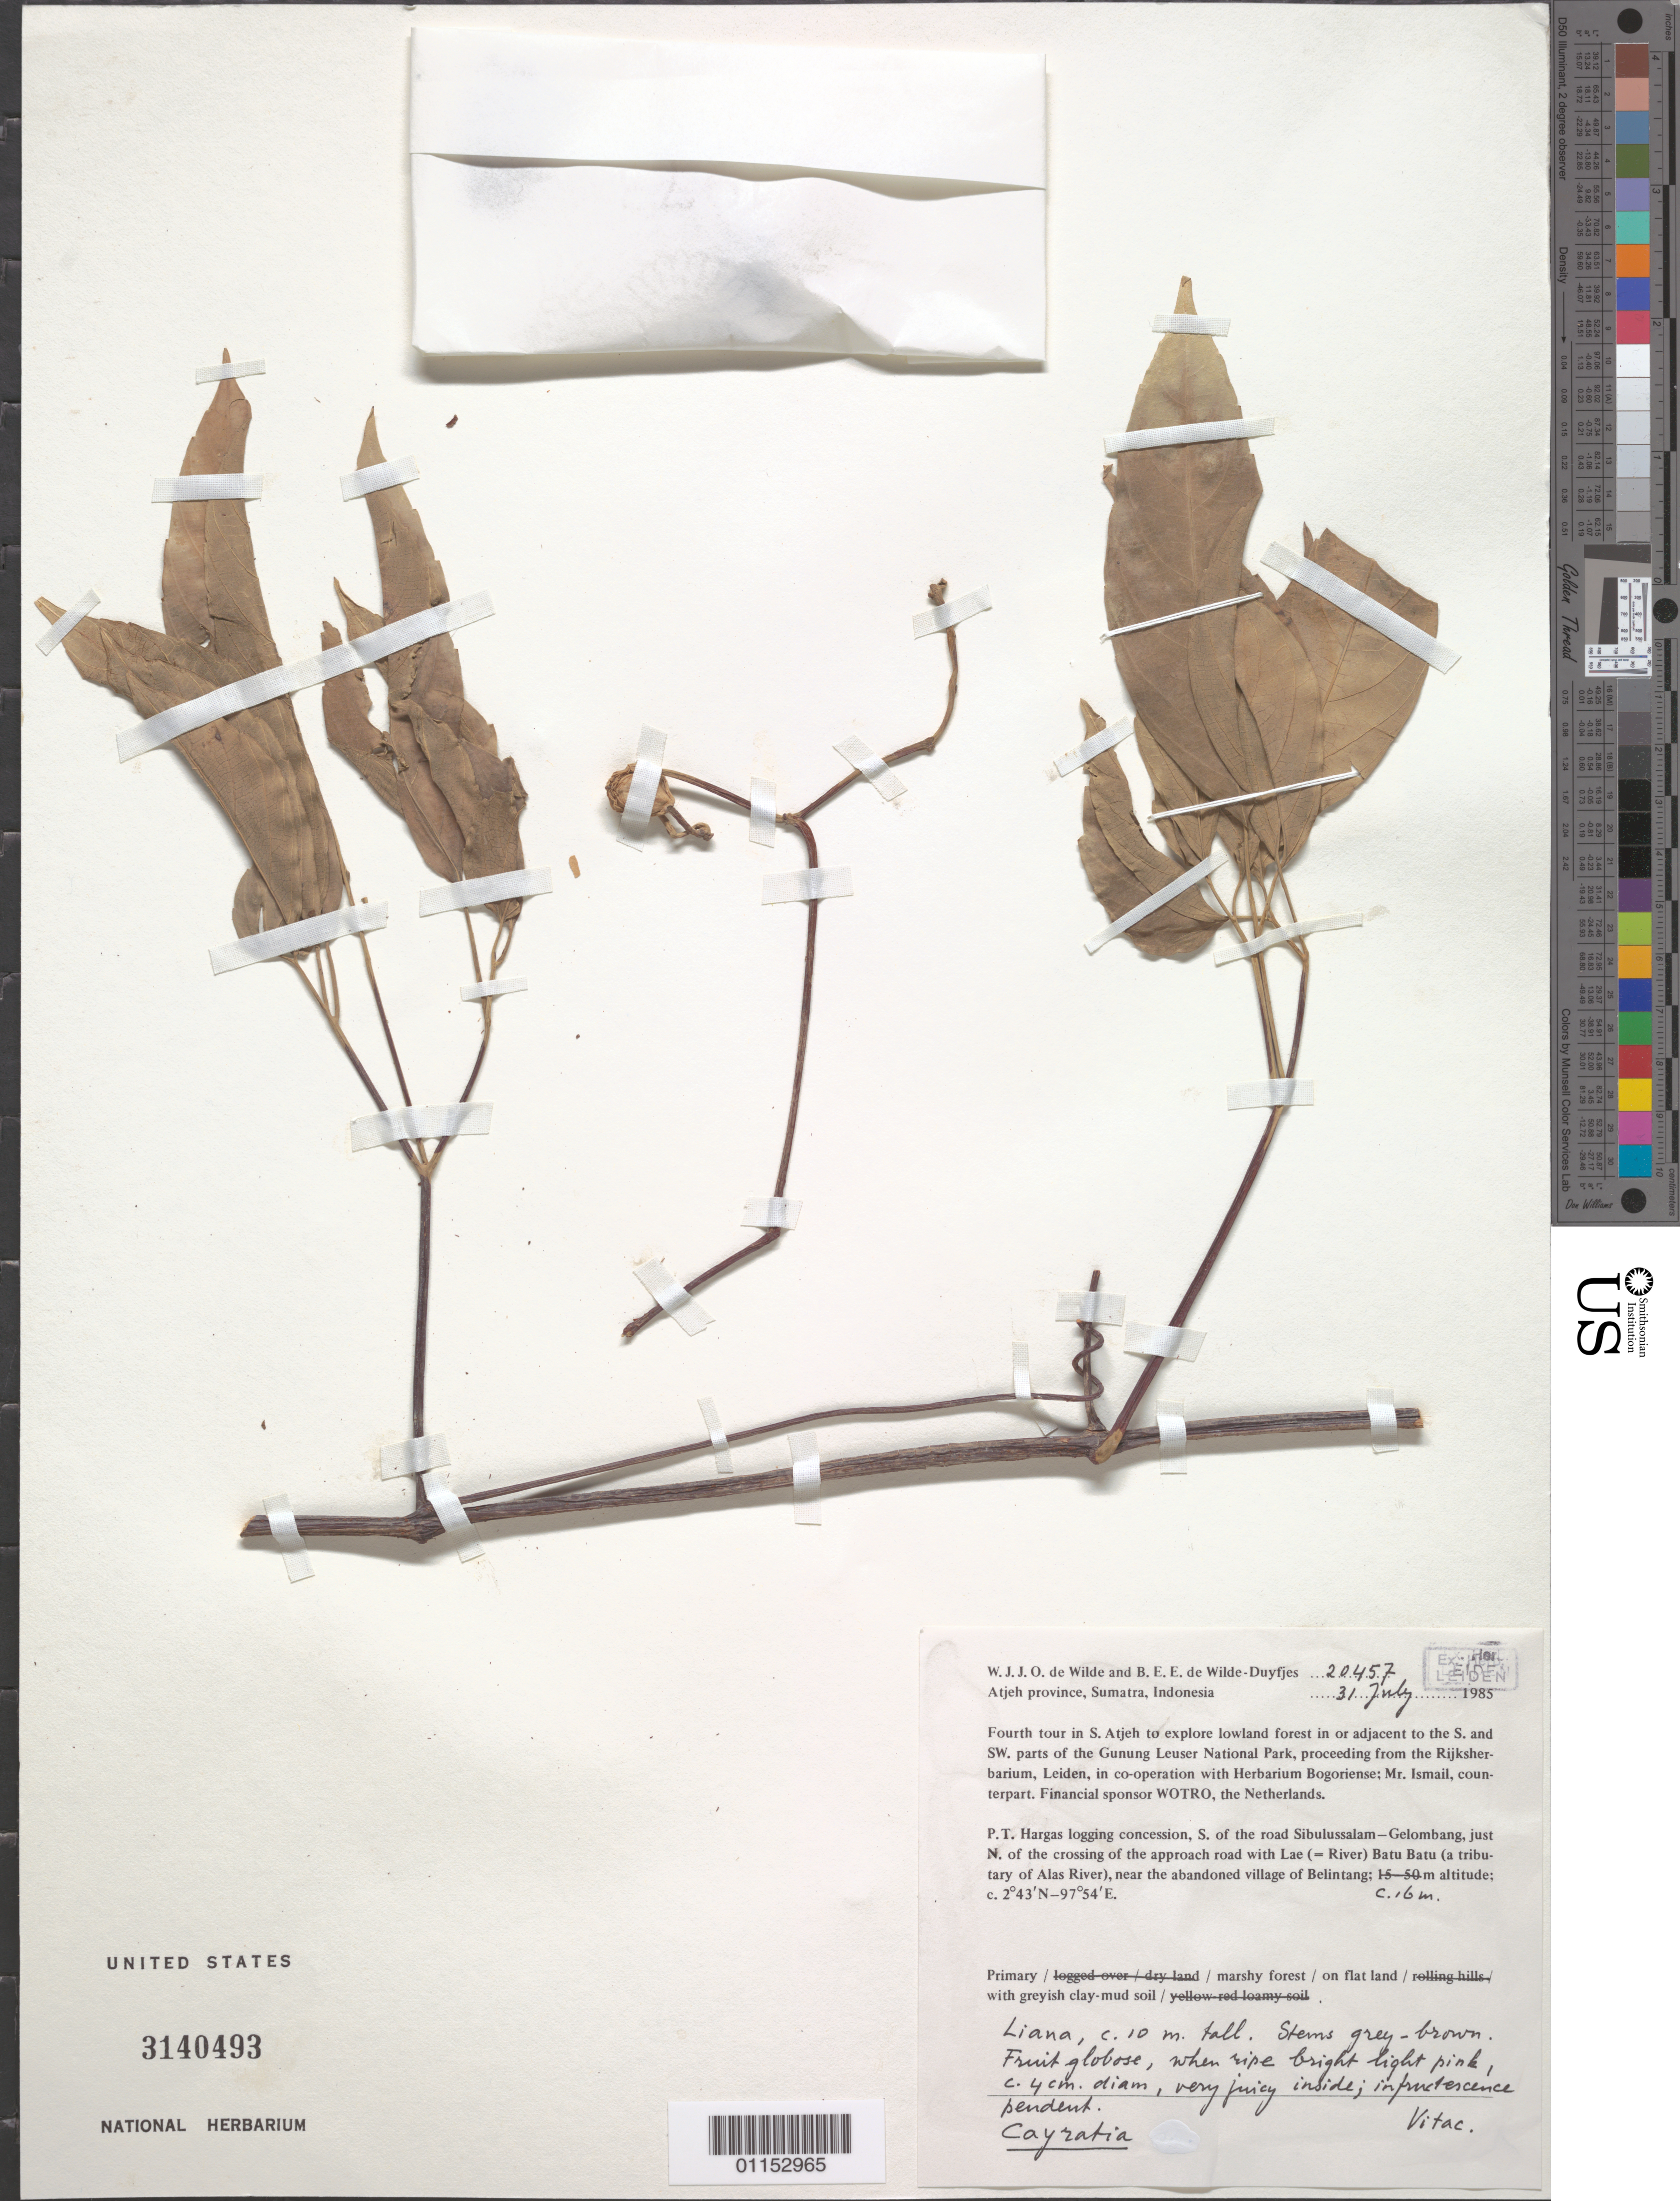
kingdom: Plantae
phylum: Tracheophyta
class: Magnoliopsida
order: Vitales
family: Vitaceae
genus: Cayratia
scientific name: Cayratia sp.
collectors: W. J. de Wilde & B. E. de Wilde-Duyfjes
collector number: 20457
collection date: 1985-07-31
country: Indonesia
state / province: Sumatra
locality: Atjeh Province.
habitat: Primary marshy forest on flat land with greyish clay-mud soil. Liana.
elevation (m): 16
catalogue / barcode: US 3140493